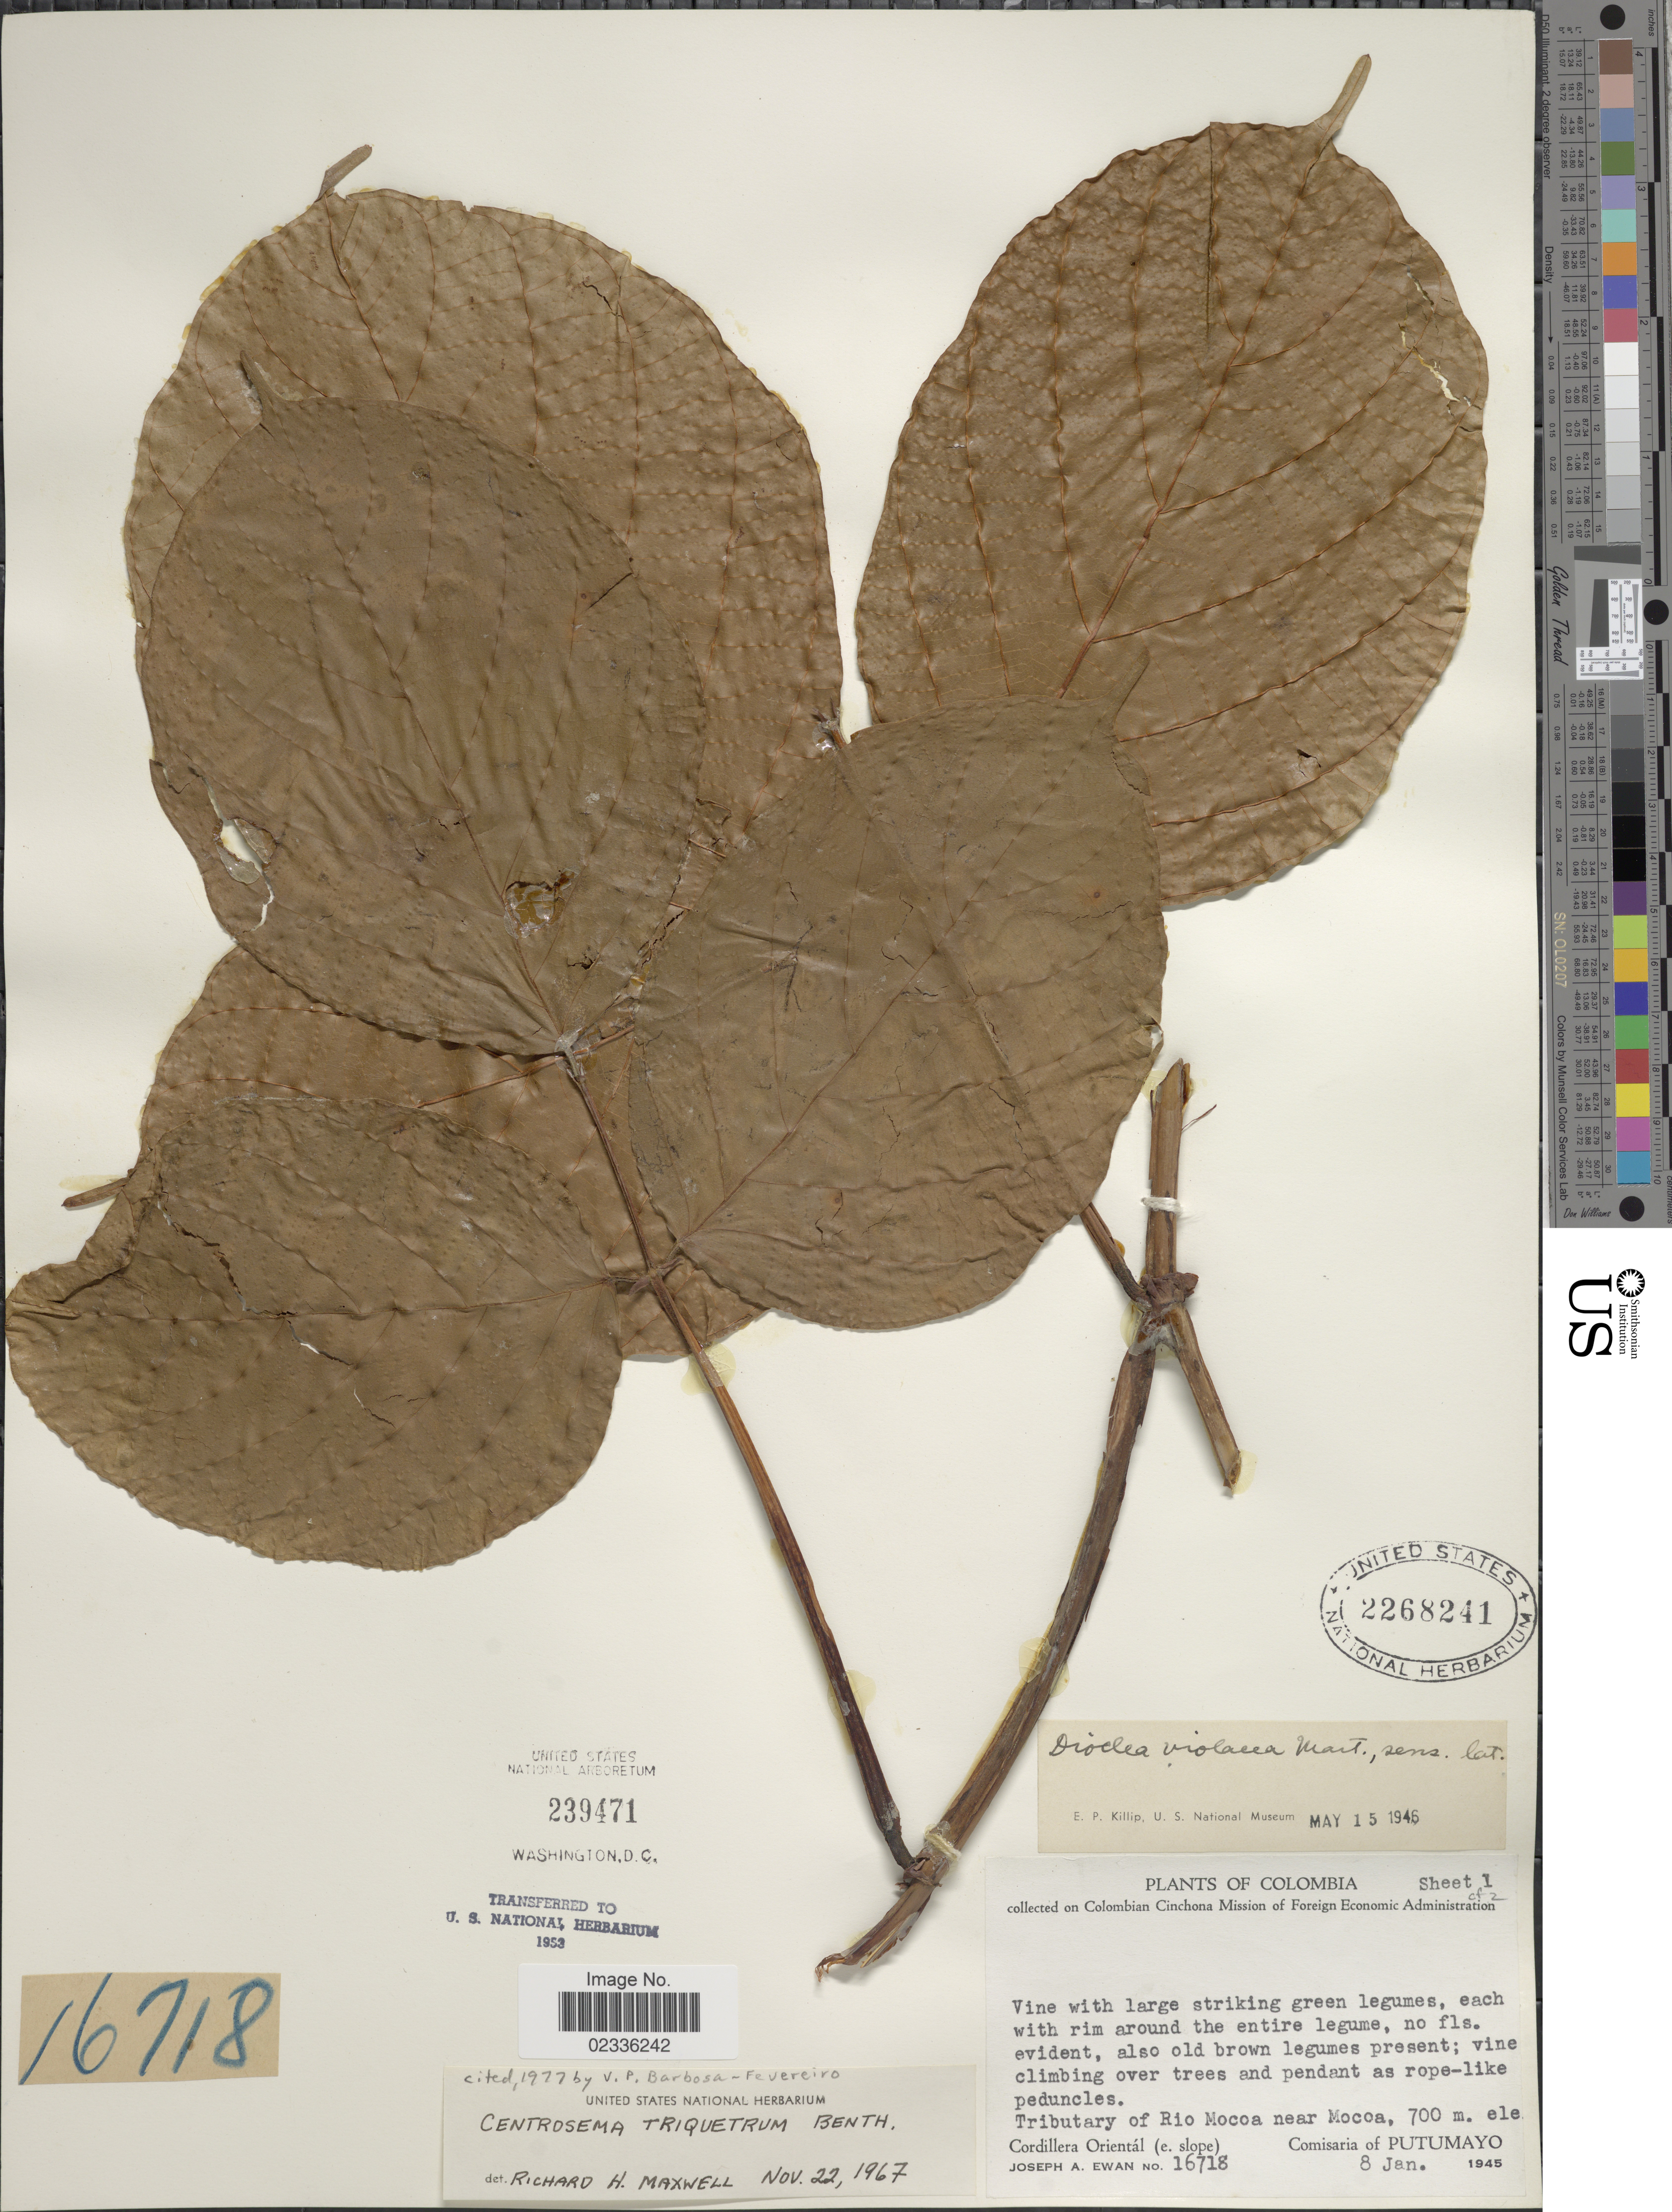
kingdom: Plantae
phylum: Tracheophyta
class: Magnoliopsida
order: Fabales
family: Fabaceae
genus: Centrosema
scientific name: Centrosema triquetrum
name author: Benth.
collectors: J. A. Ewan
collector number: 16718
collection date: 1945-01-08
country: Colombia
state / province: Putumayo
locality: Colombia. Tributary of Rio Mocca near Mocoa. Comisario of Putumayo. Cordillera Oriental (e.slope).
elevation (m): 700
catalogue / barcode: US 2268241